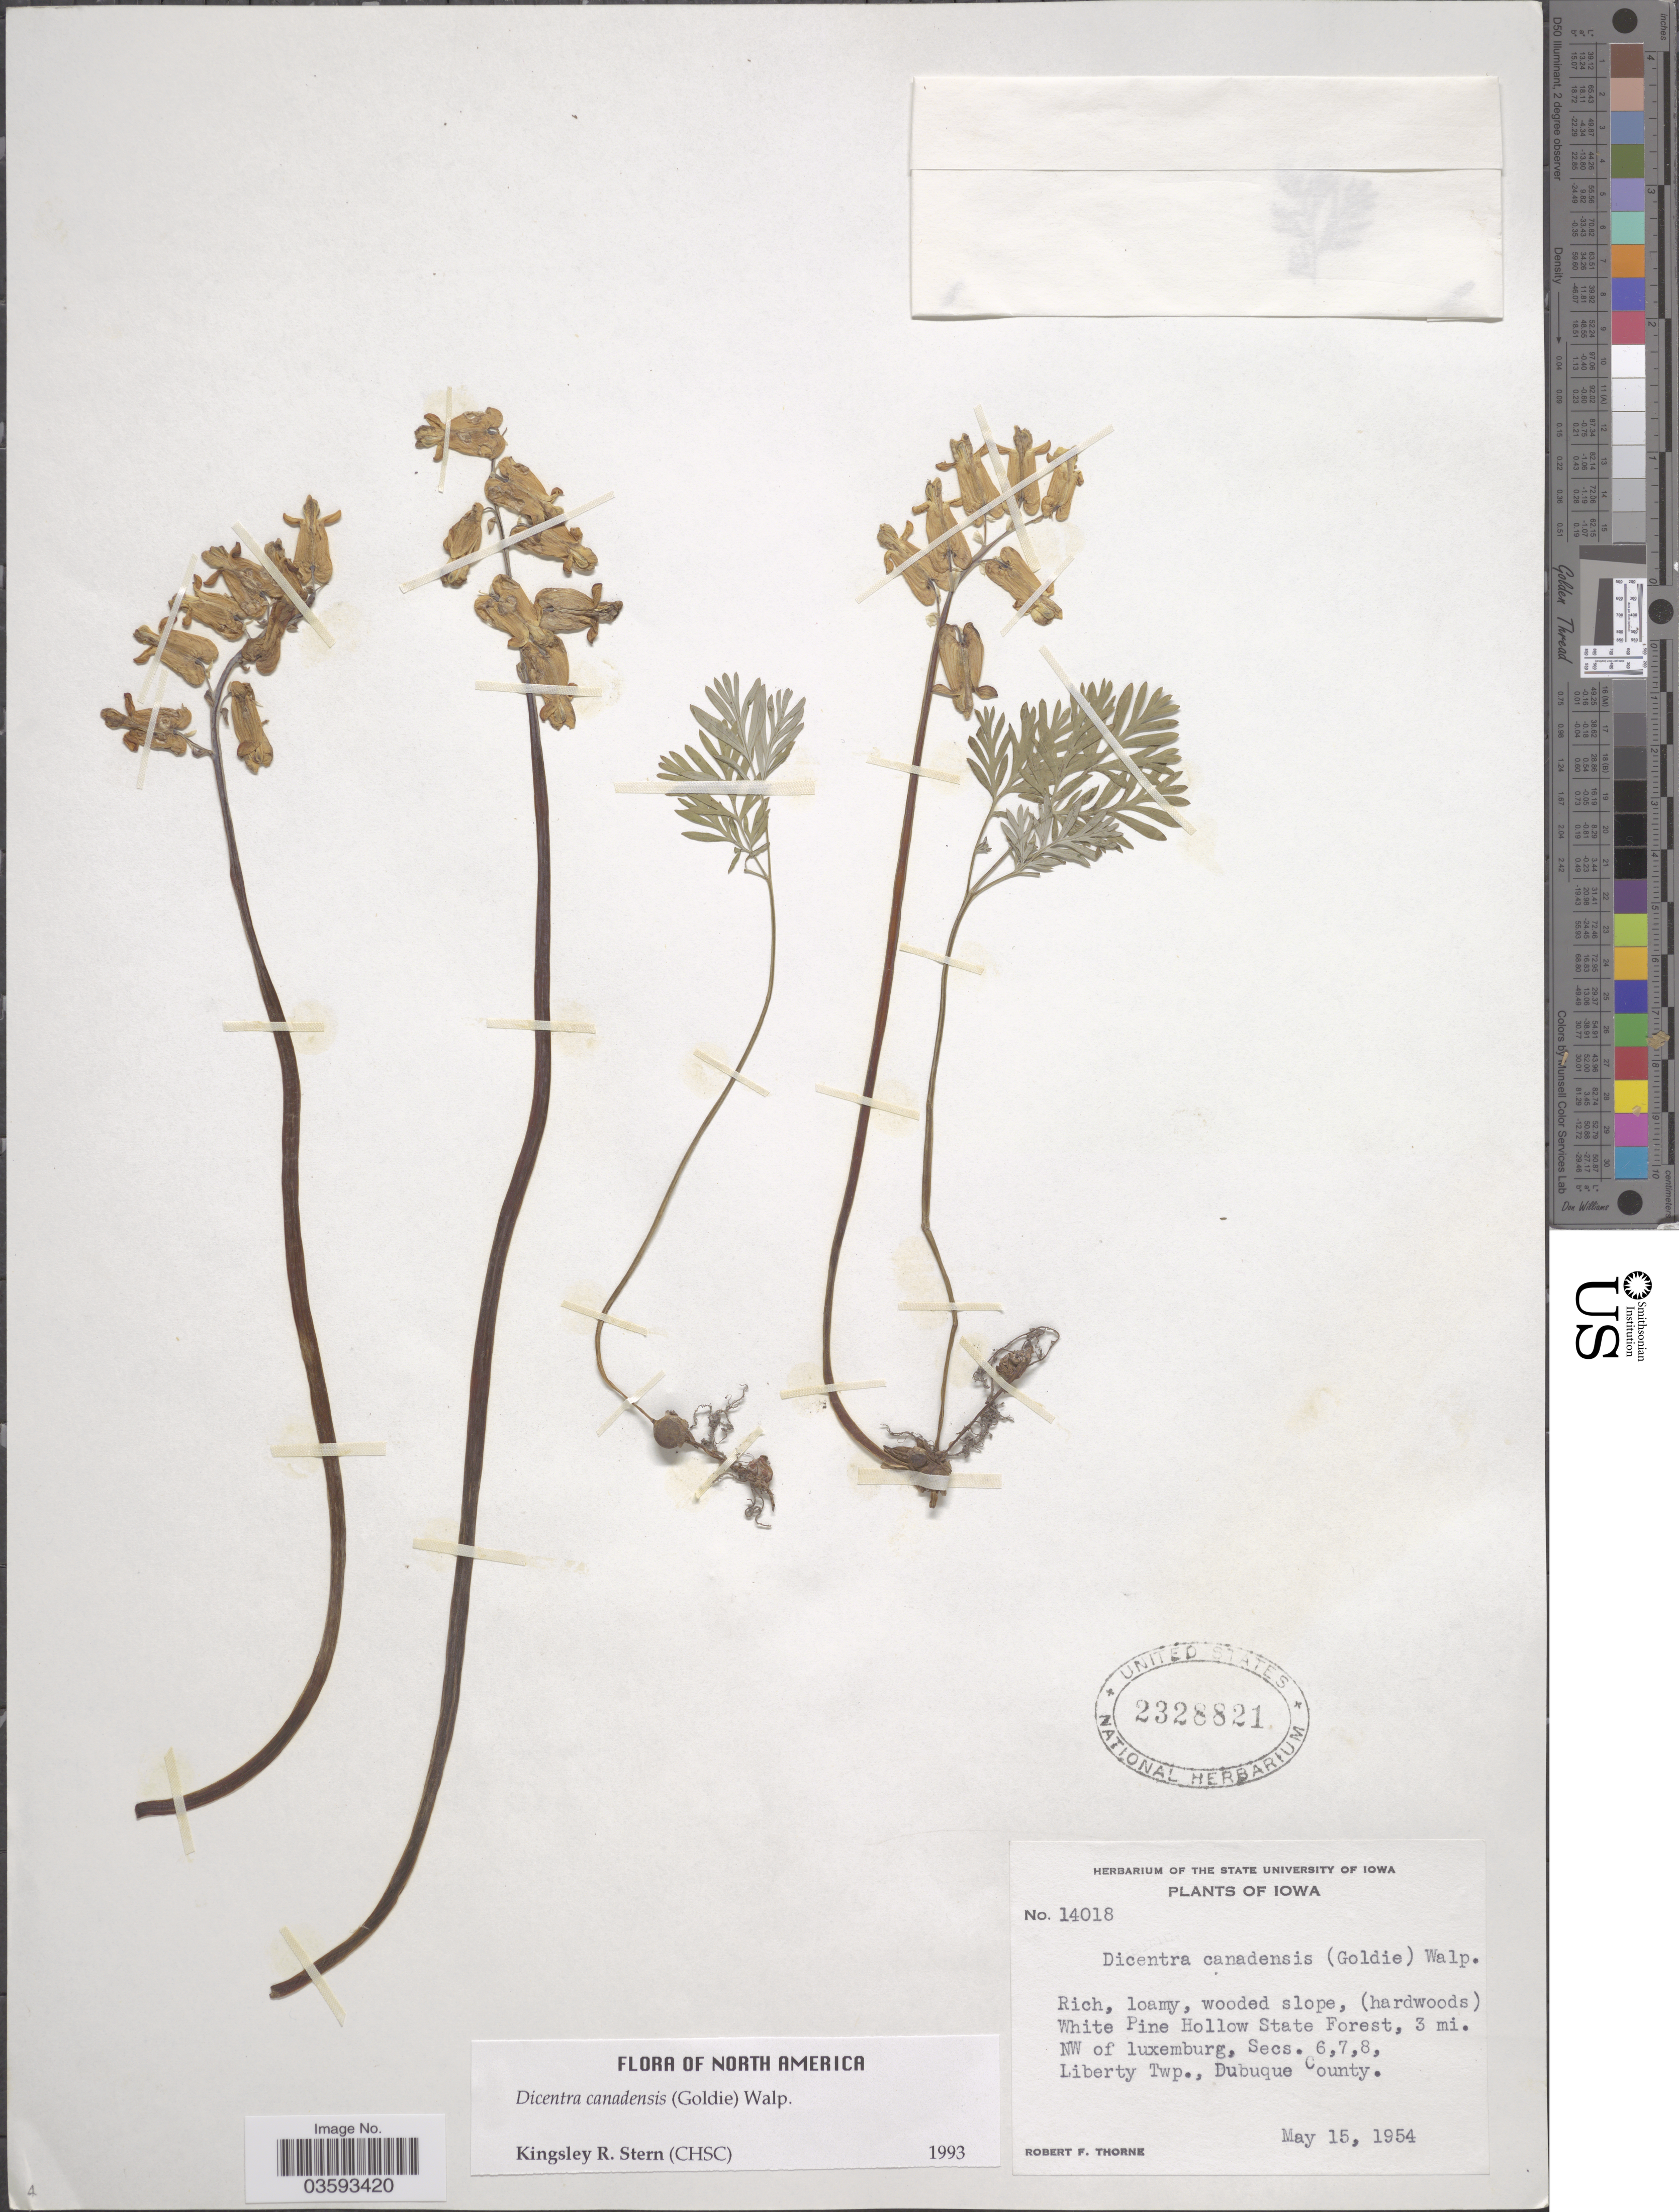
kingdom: Plantae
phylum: Tracheophyta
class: Magnoliopsida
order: Ranunculales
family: Papaveraceae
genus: Dicentra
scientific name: Dicentra canadensis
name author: (Goldie) Walp.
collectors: R. F. Thorne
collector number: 14018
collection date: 1954-05-15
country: United States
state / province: Iowa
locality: Rich, loamy wooded slope, (hardwoods) White Pine Hollow State Forest, 3 mi. NW of luxemburg, Secs. 6,7,8, Liberty Twp., Dubuque County.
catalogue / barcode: US 2328821